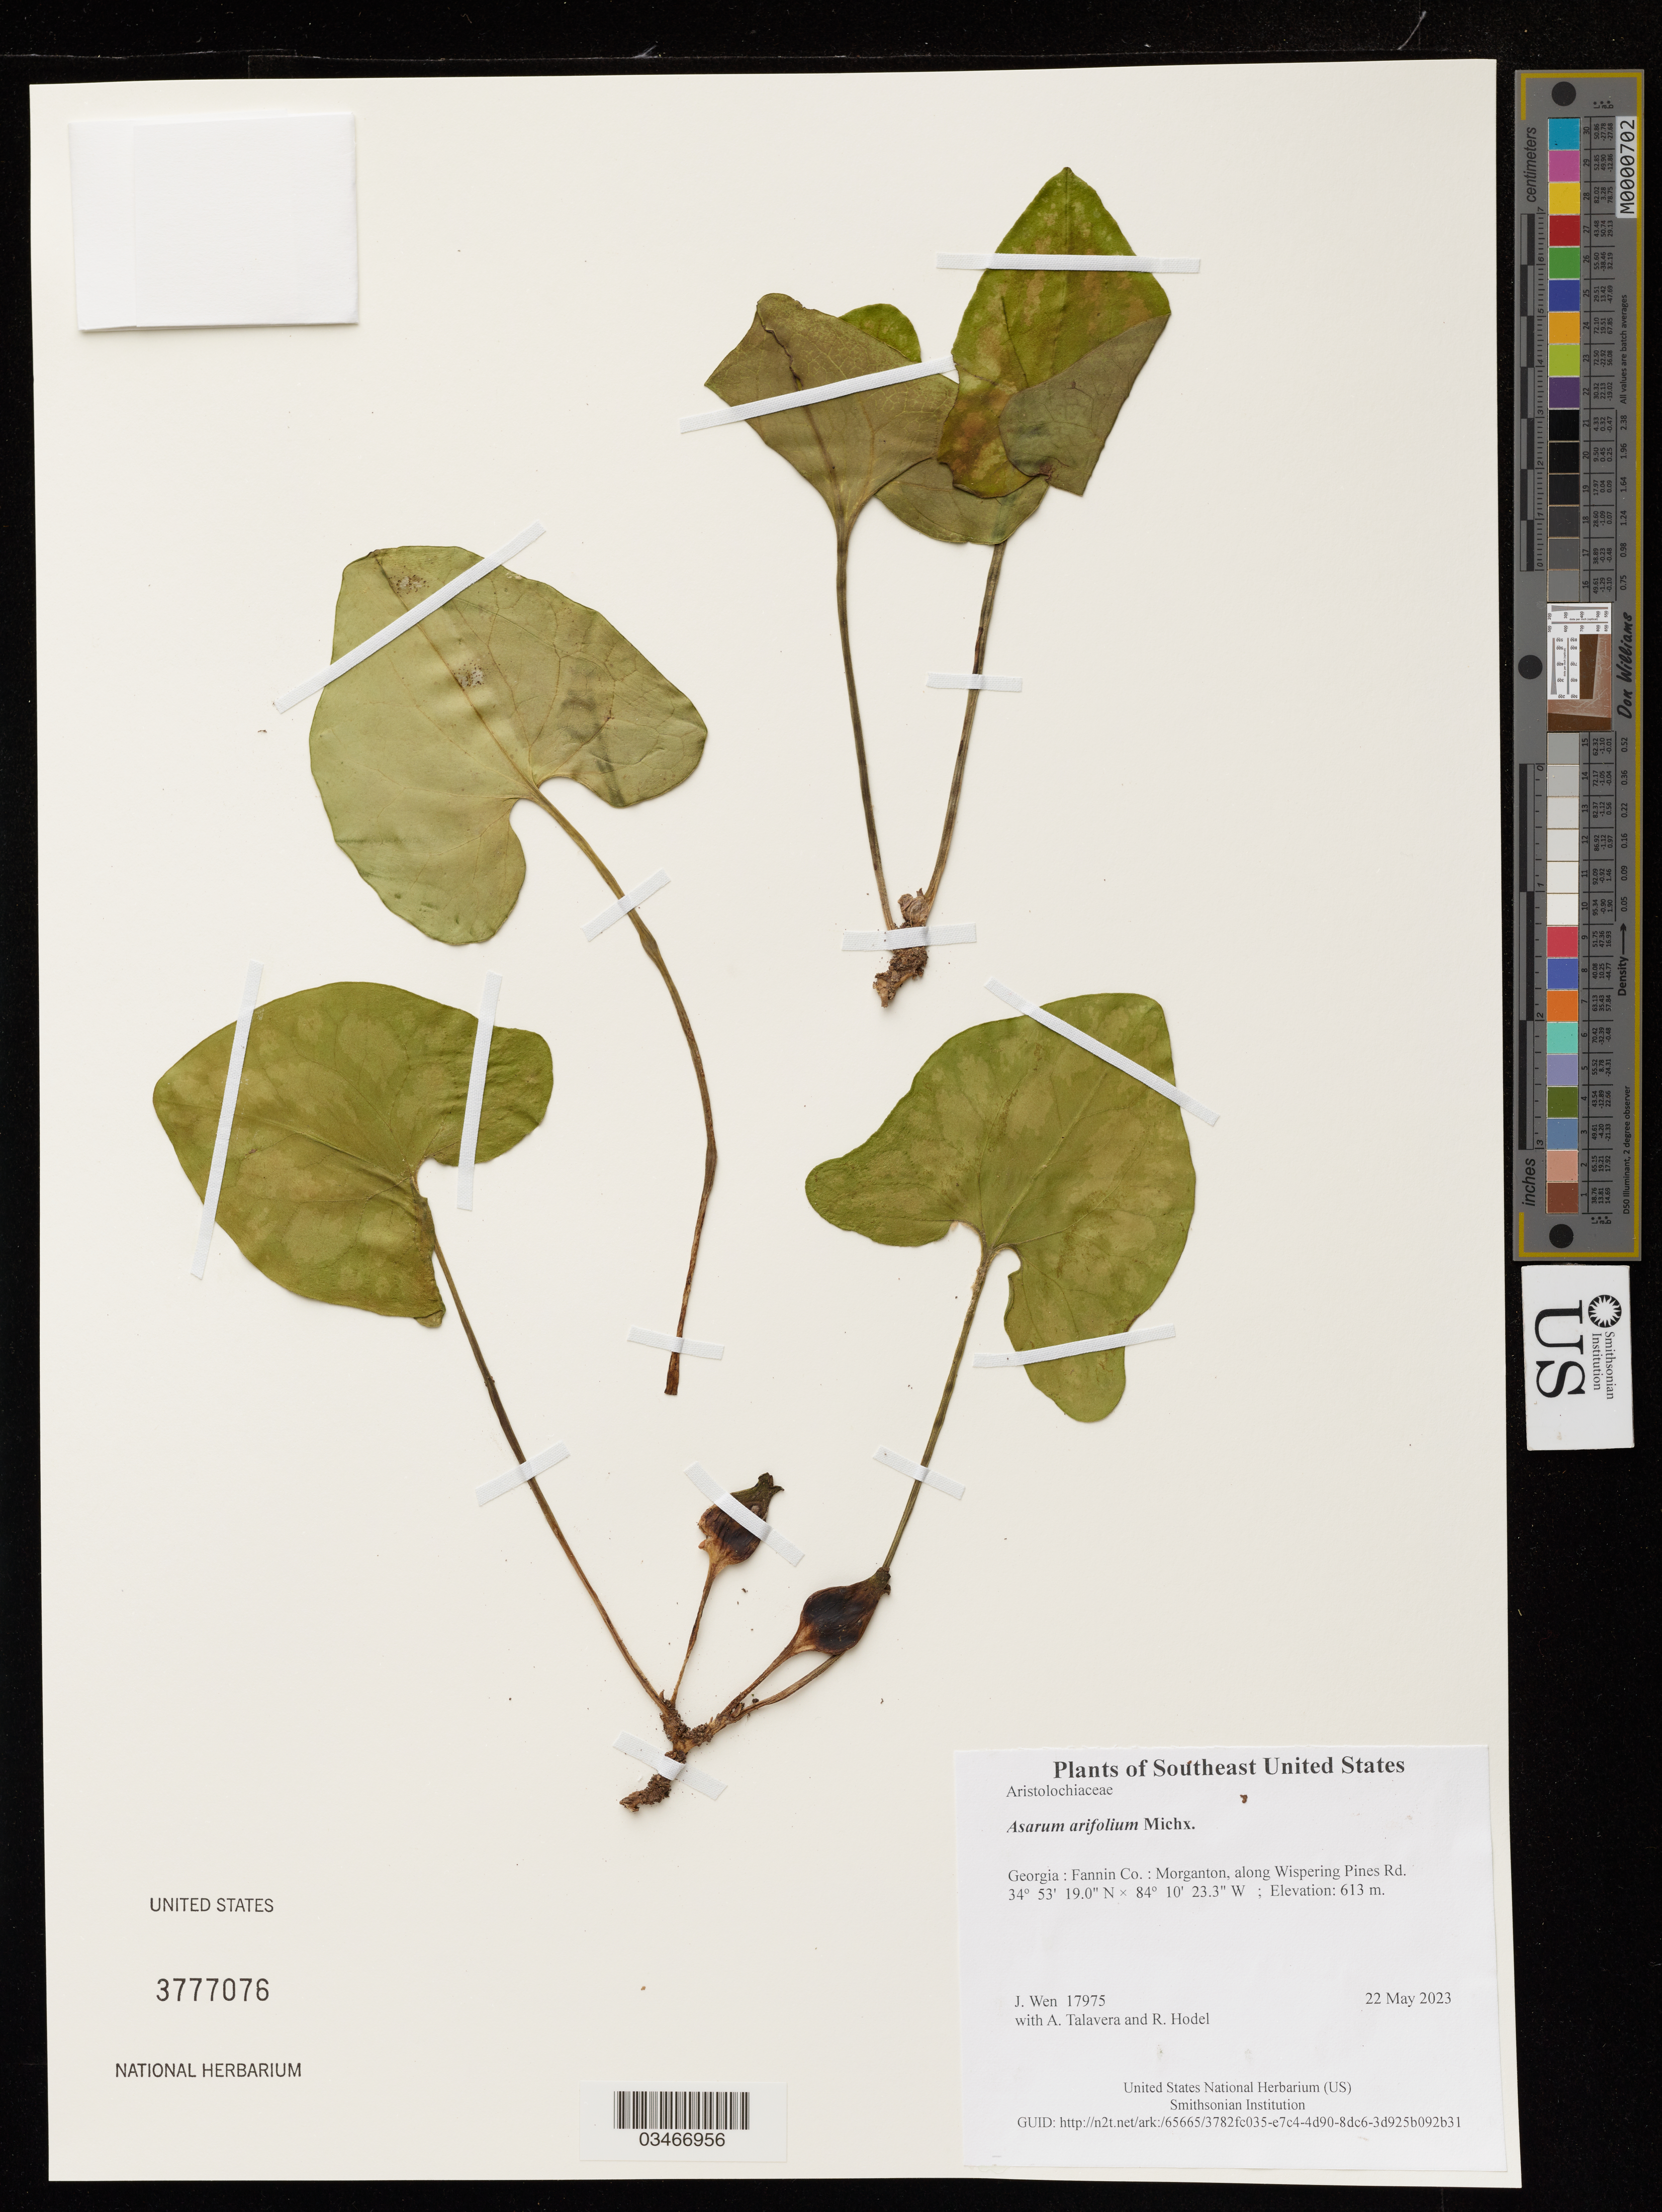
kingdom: Plantae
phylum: Tracheophyta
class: Magnoliopsida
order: Piperales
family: Aristolochiaceae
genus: Asarum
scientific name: Asarum arifolium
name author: Michx.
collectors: J. Wen, A. Talavera & R. Hodel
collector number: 17975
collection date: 2023-05-22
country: United States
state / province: Georgia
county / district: Fannin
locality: Morganton, along Wispering Pines Rd.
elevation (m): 613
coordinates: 34 53.316 N, 84 10.389 W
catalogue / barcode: US 3777076